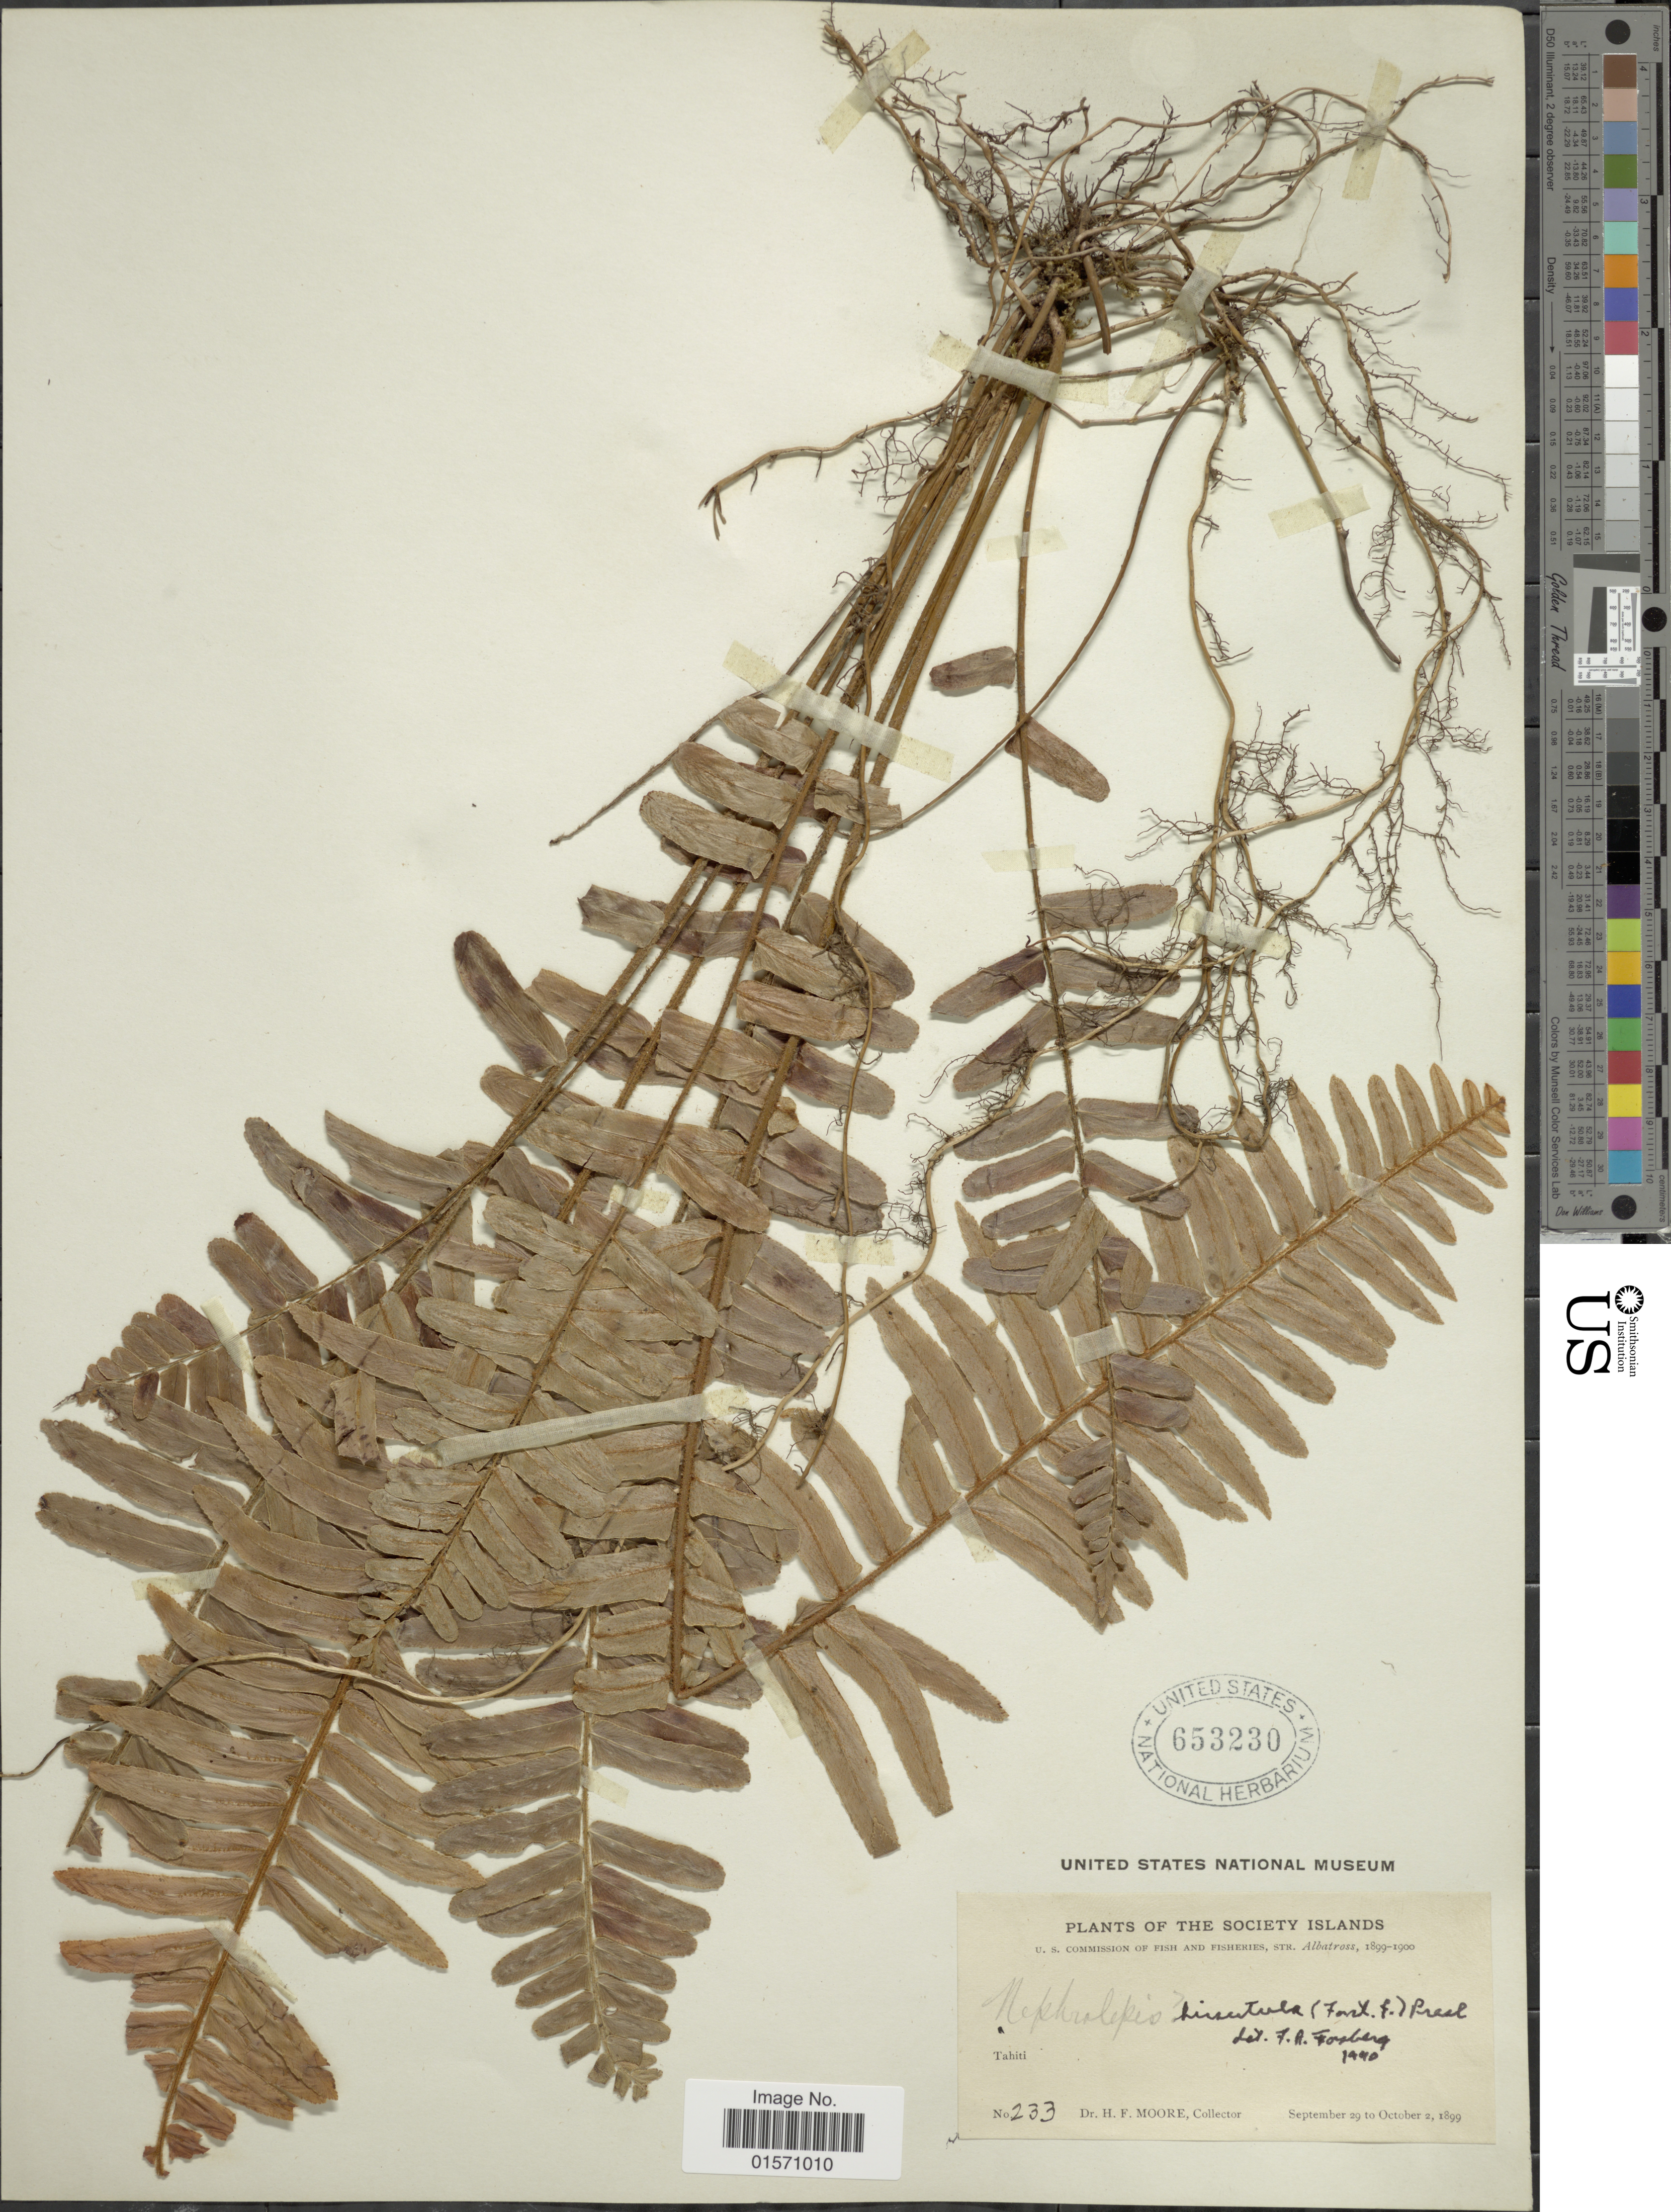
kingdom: Plantae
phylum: Tracheophyta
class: Polypodiopsida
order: Polypodiales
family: Nephrolepidaceae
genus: Nephrolepis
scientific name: Nephrolepis hirsutula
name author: (G. Forst.) C. Presl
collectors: H. F. Moore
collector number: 233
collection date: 1899-09-29/1899-10-02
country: French Polynesia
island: Tahiti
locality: Society Islands. Tahiti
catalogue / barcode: US 653230